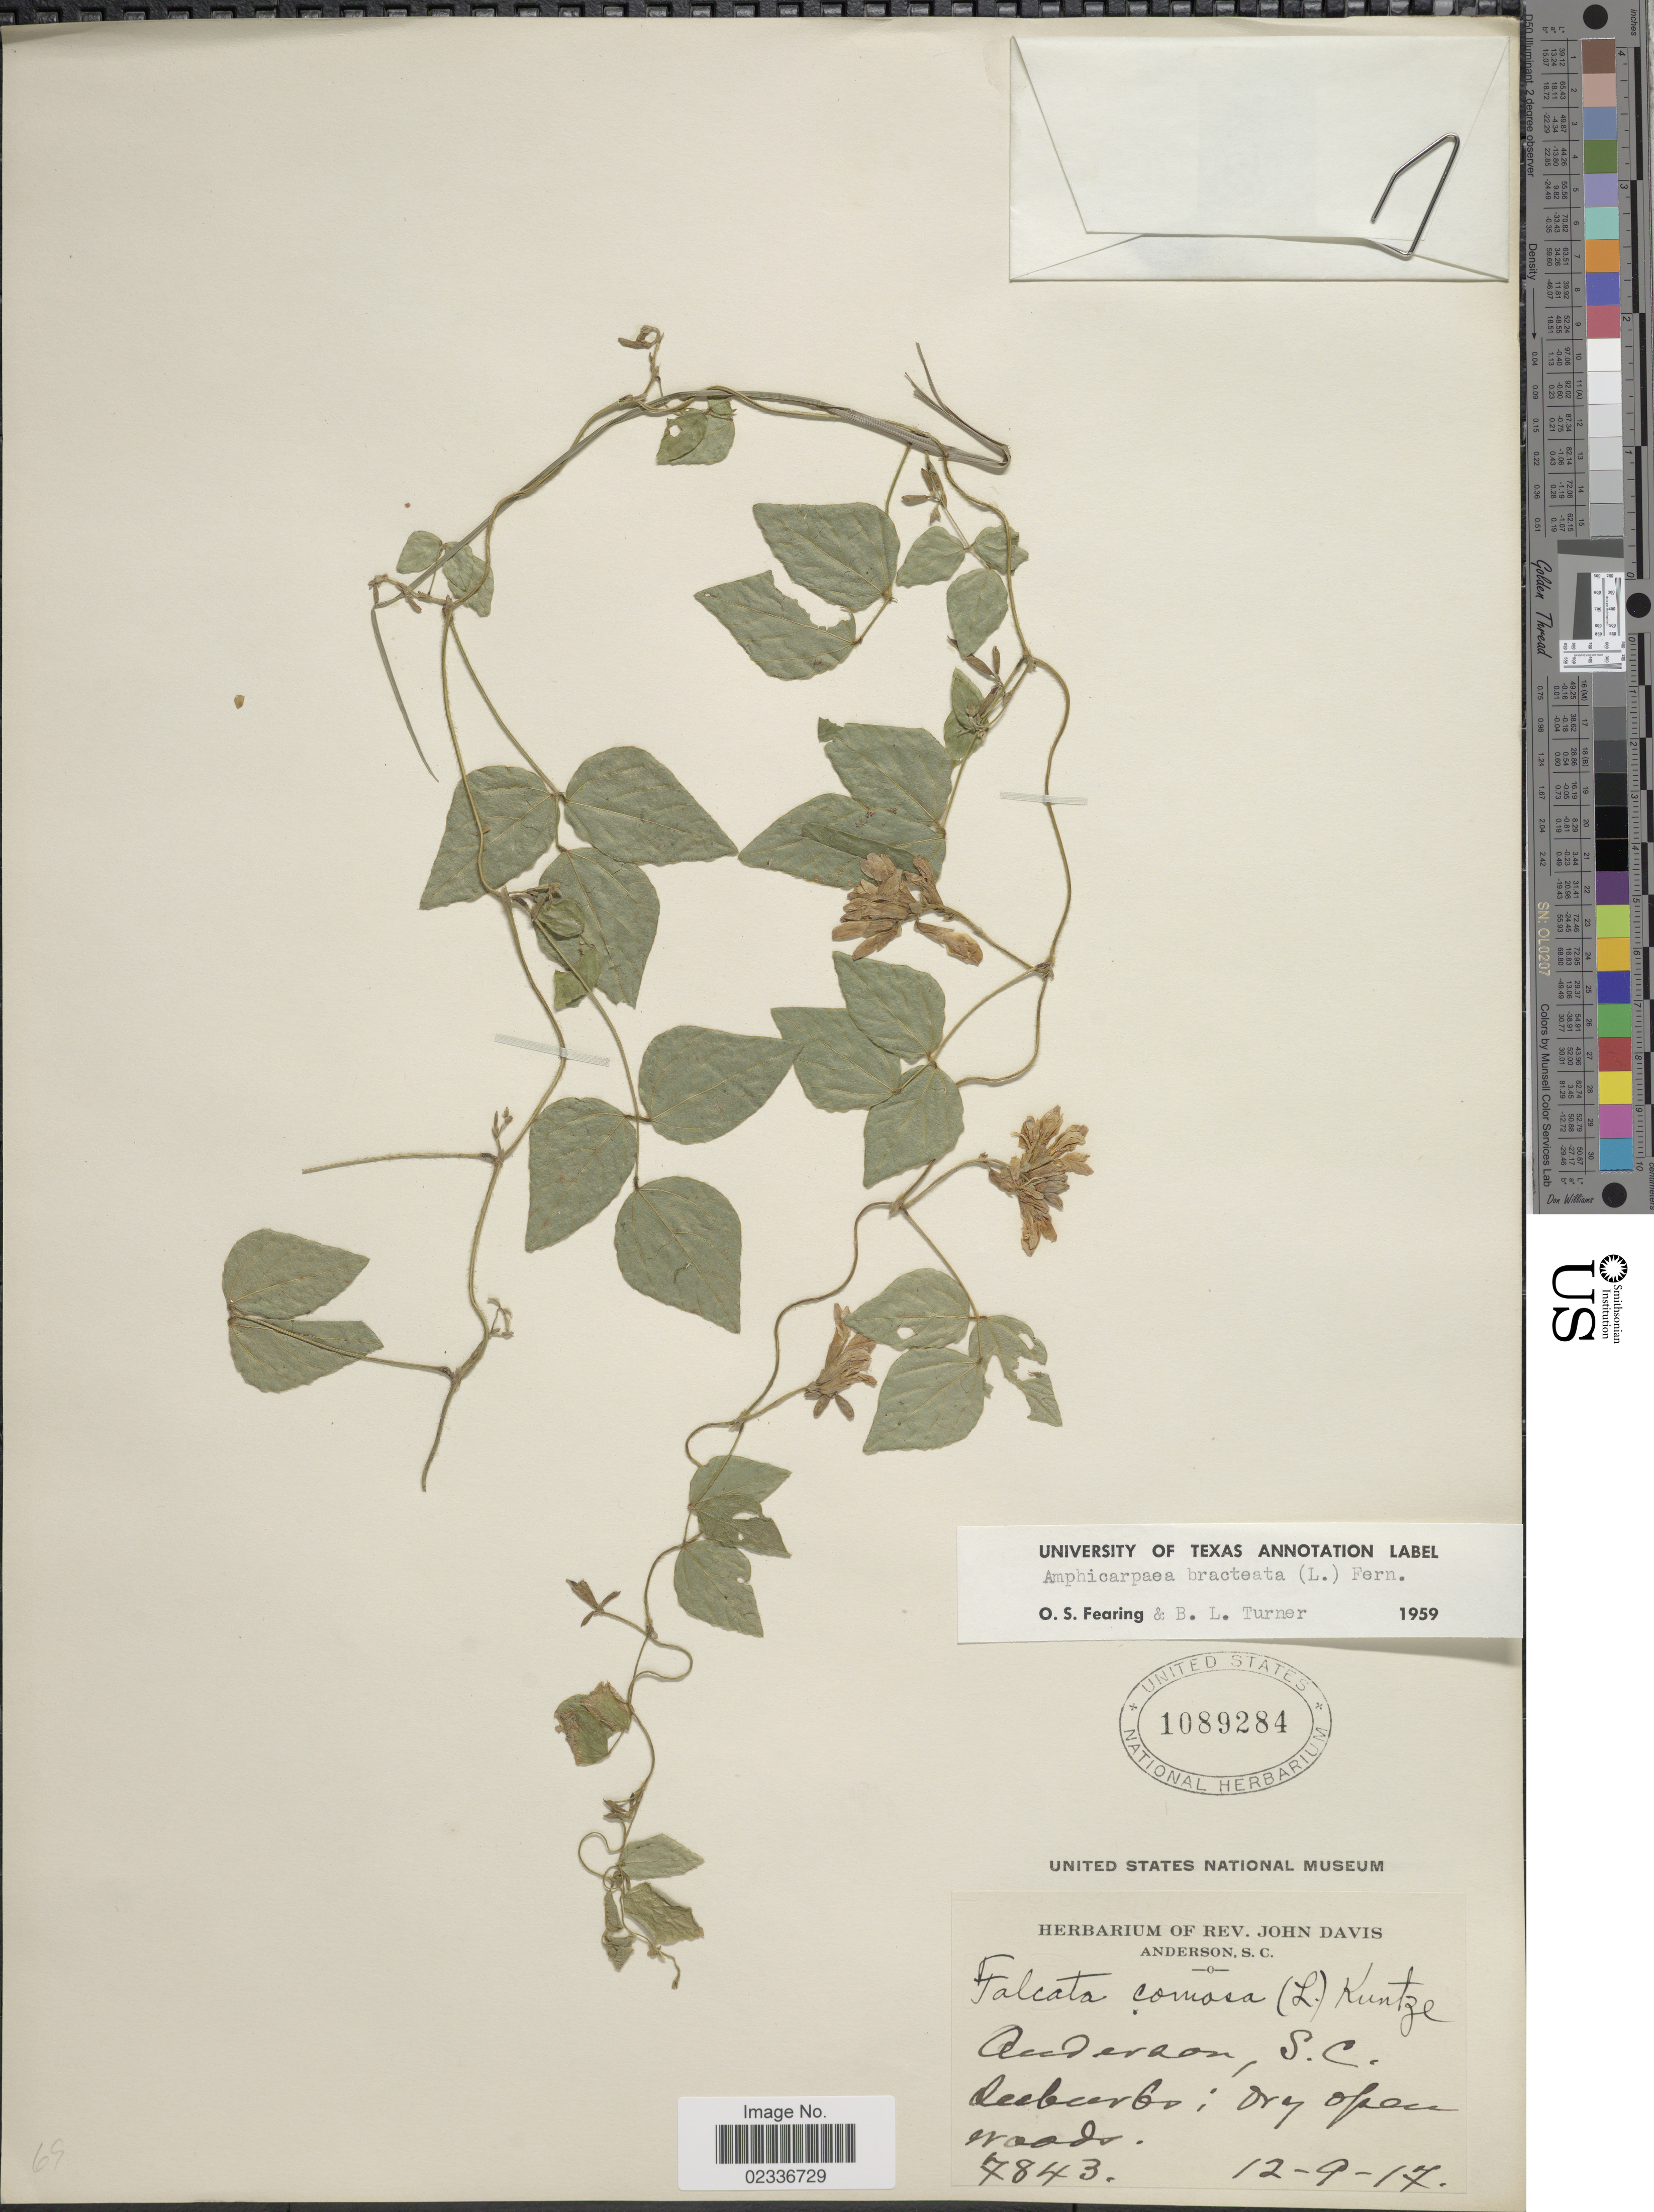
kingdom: Plantae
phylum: Tracheophyta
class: Magnoliopsida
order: Fabales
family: Fabaceae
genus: Amphicarpaea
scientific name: Amphicarpaea bracteata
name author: (L.) Fernald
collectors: ex herb. Rev. John Davis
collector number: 7843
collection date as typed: Transcribed d/m/y: 12/9/17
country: United States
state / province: South Carolina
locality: Anderson, S.C. Suburbs: dry open woods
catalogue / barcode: US 1089284